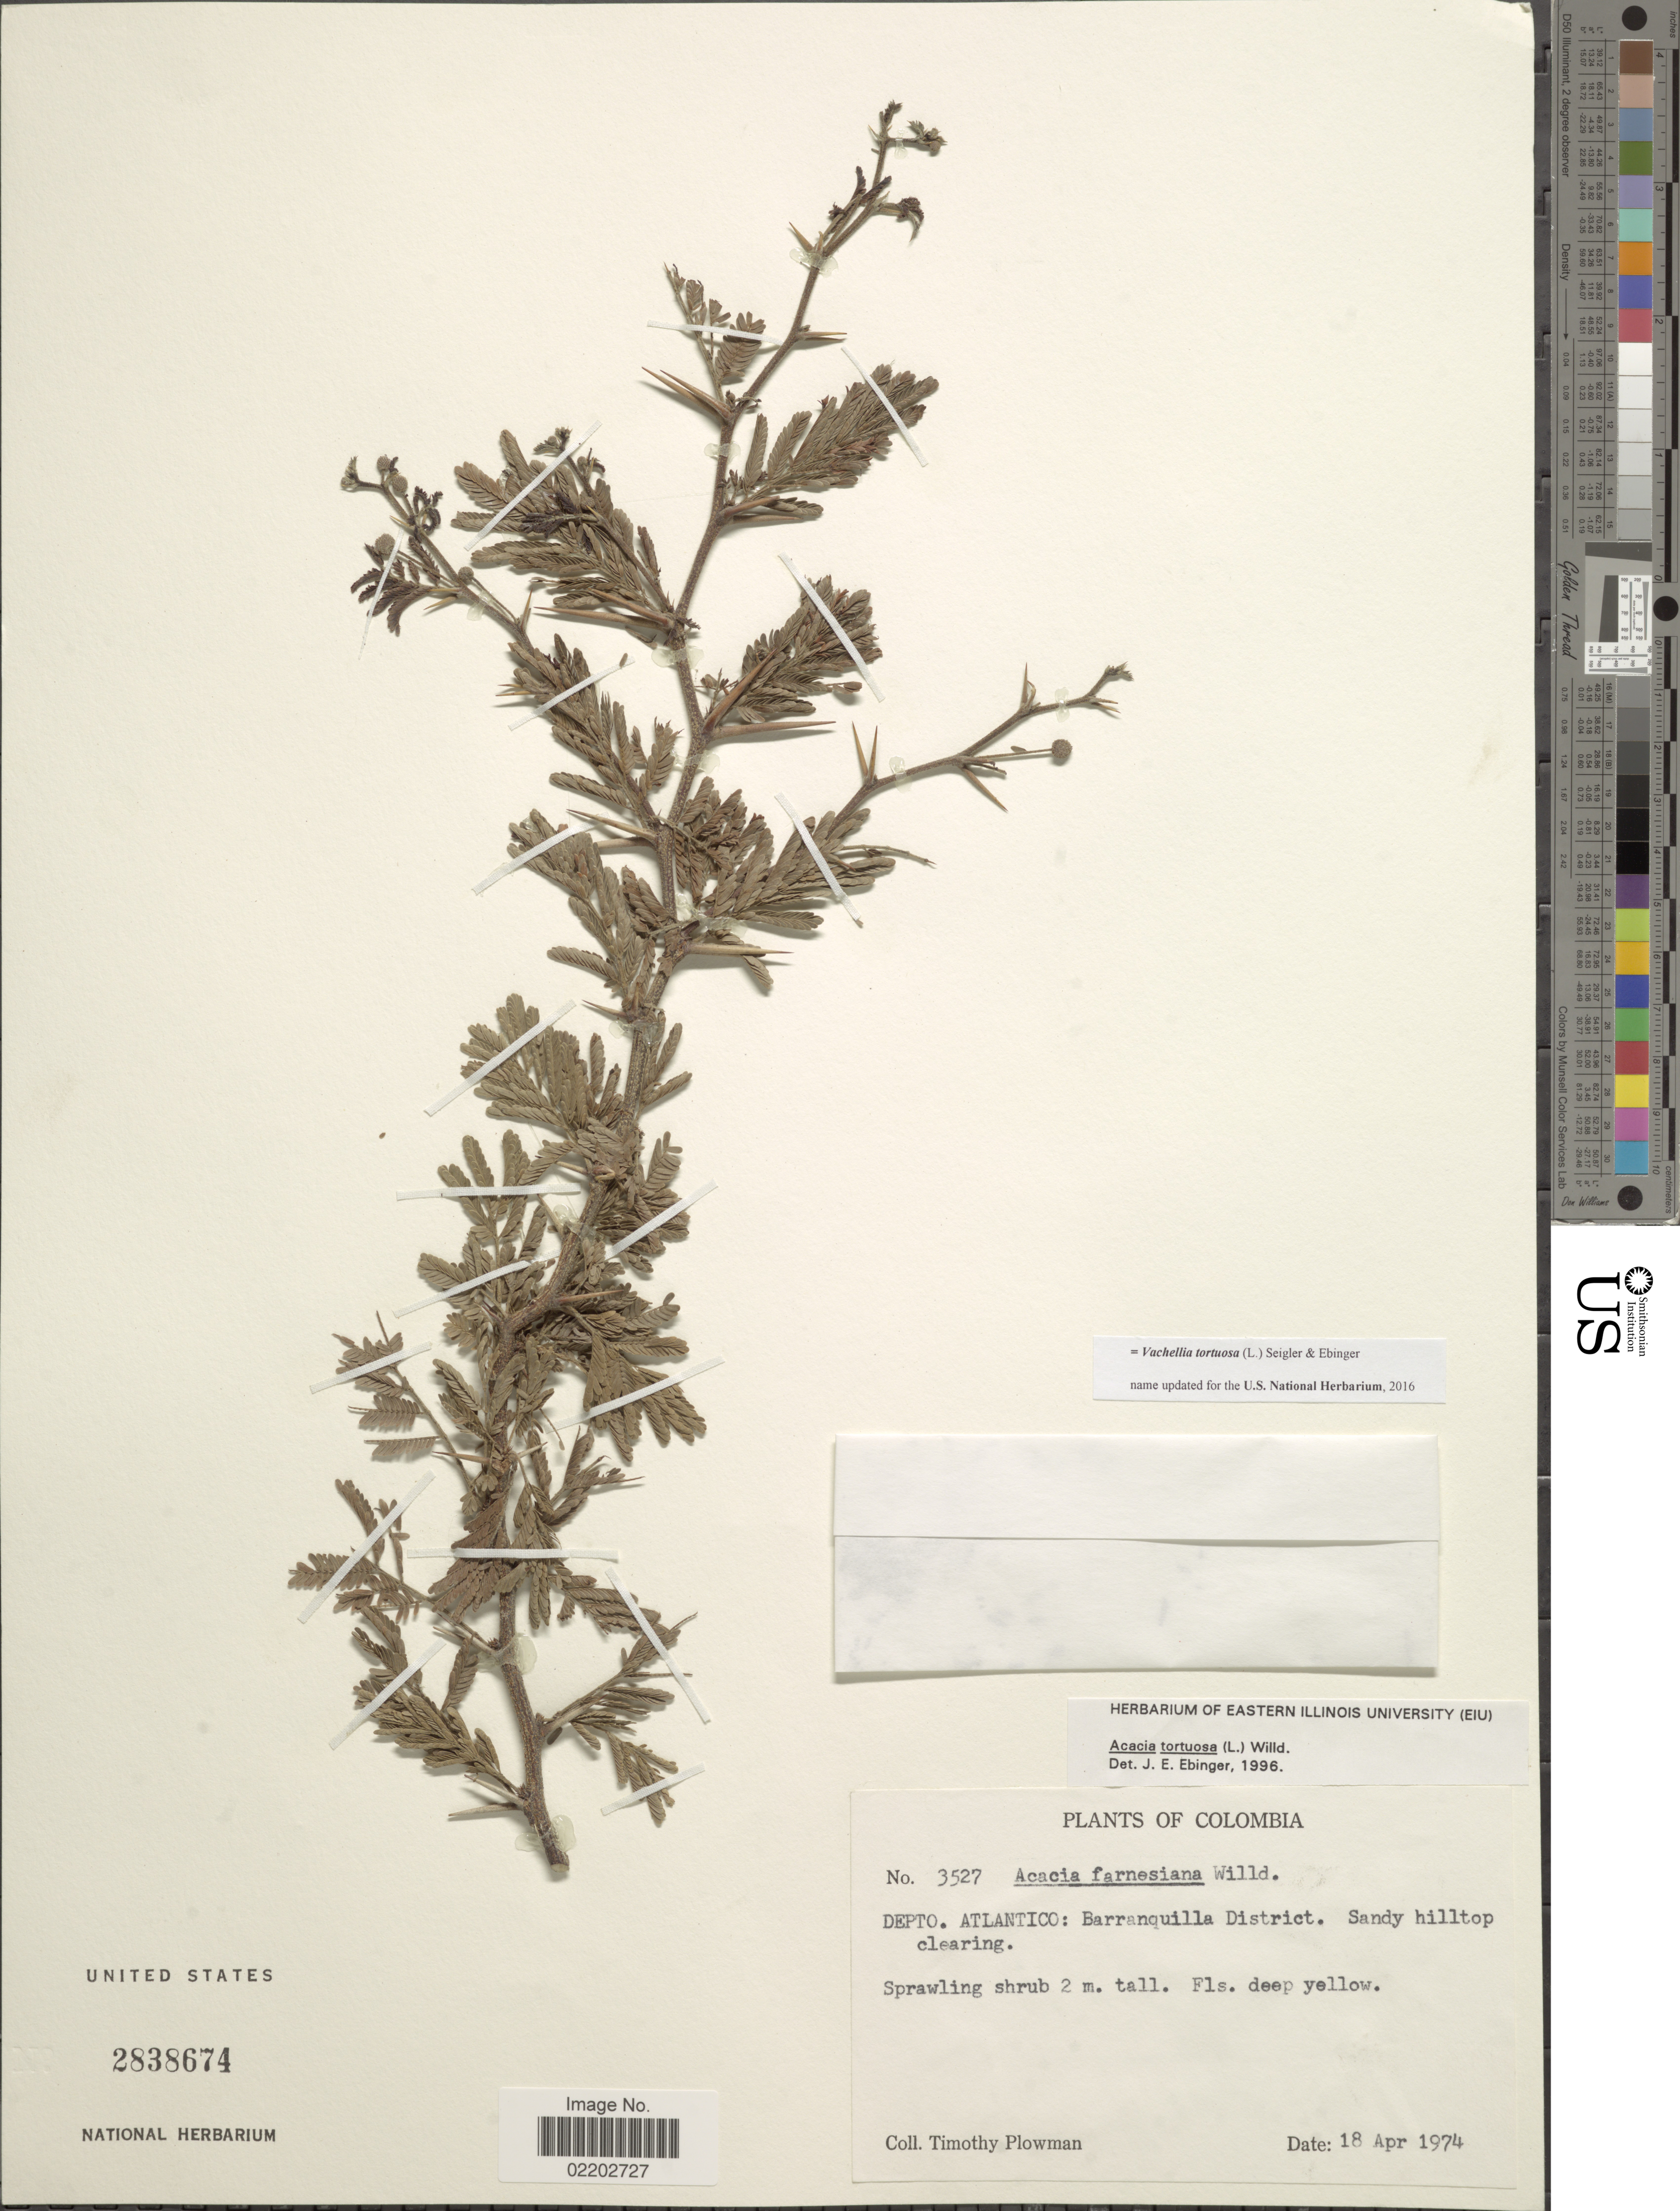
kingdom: Plantae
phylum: Tracheophyta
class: Magnoliopsida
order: Fabales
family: Fabaceae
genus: Vachellia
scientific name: Vachellia tortuosa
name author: (L.) Seigler & Ebinger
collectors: T. Plowman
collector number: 3527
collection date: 1974-04-18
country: Colombia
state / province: Atlántico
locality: Barranquilo District, sandy hilltop clearing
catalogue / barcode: US 2838674